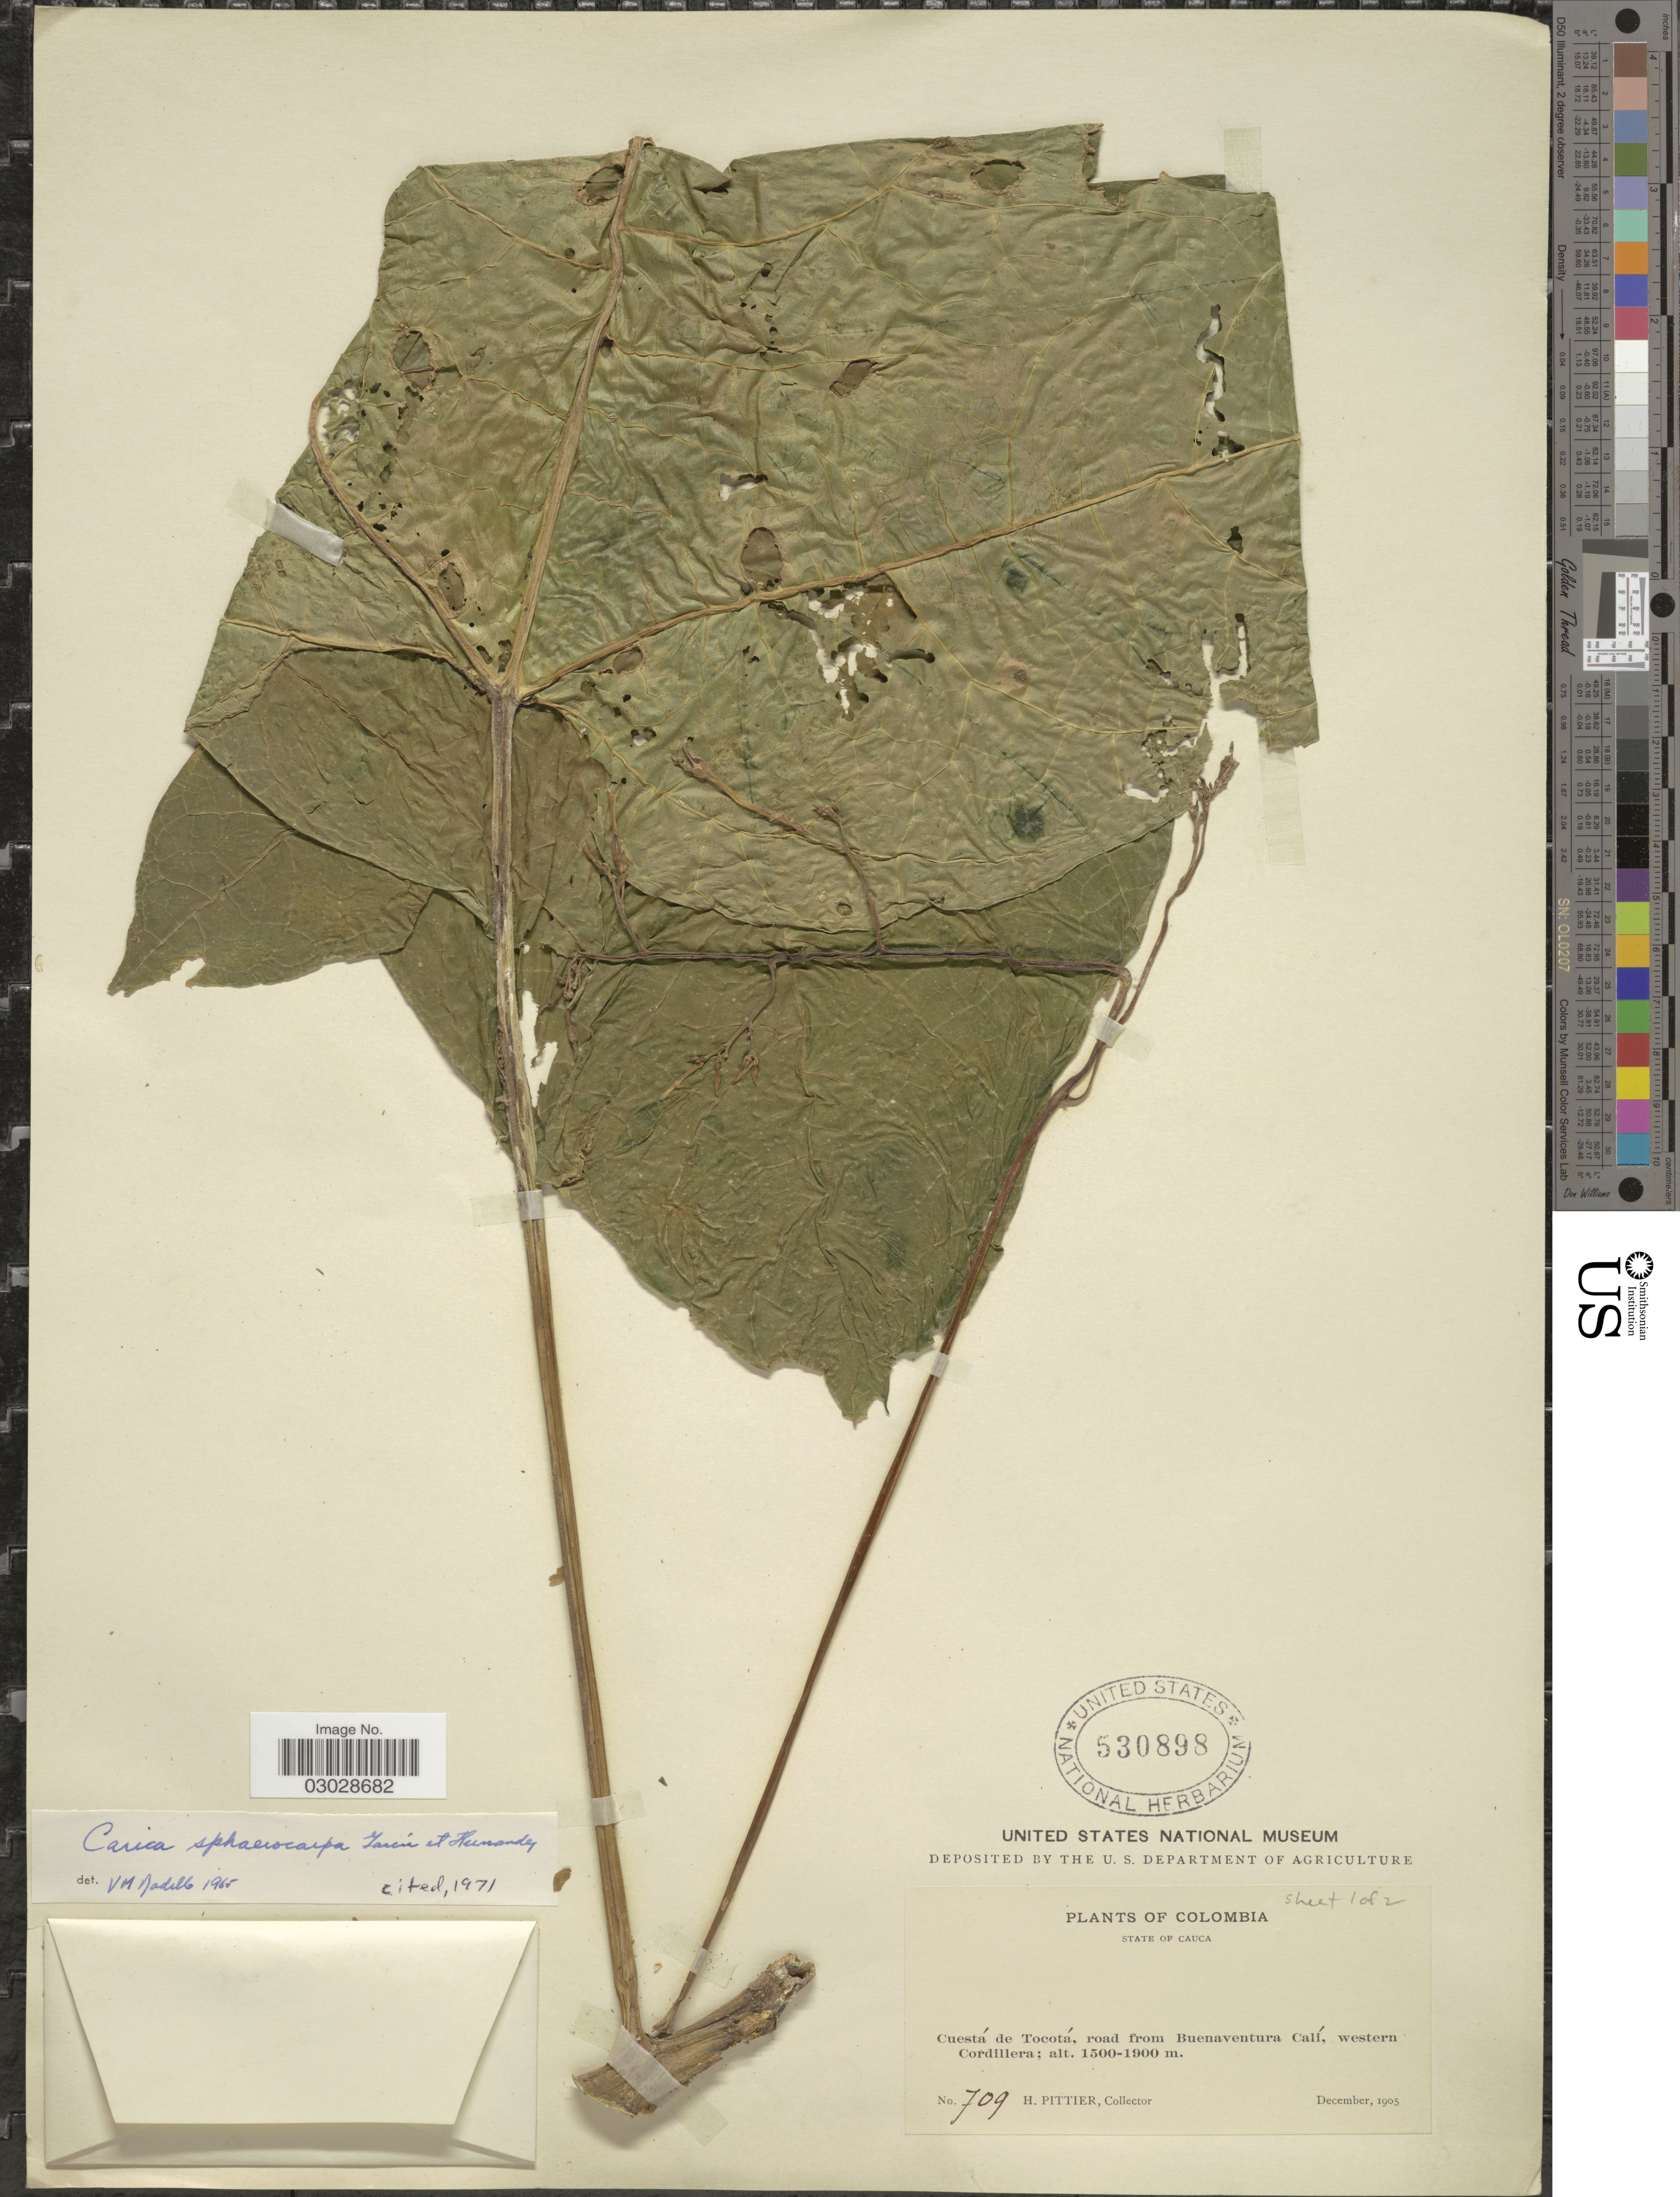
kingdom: Plantae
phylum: Tracheophyta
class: Magnoliopsida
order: Brassicales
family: Caricaceae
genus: Vasconcellea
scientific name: Vasconcellea sphaerocarpa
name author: (García-Barr. & Hern. Cam.) V.M. Badillo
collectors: H. F. Pittier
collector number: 709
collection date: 1905-12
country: Colombia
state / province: Cauca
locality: Cuestá de Tocotá, road from Buenaventura Calí, western Cordillera.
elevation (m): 1500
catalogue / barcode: US 530898